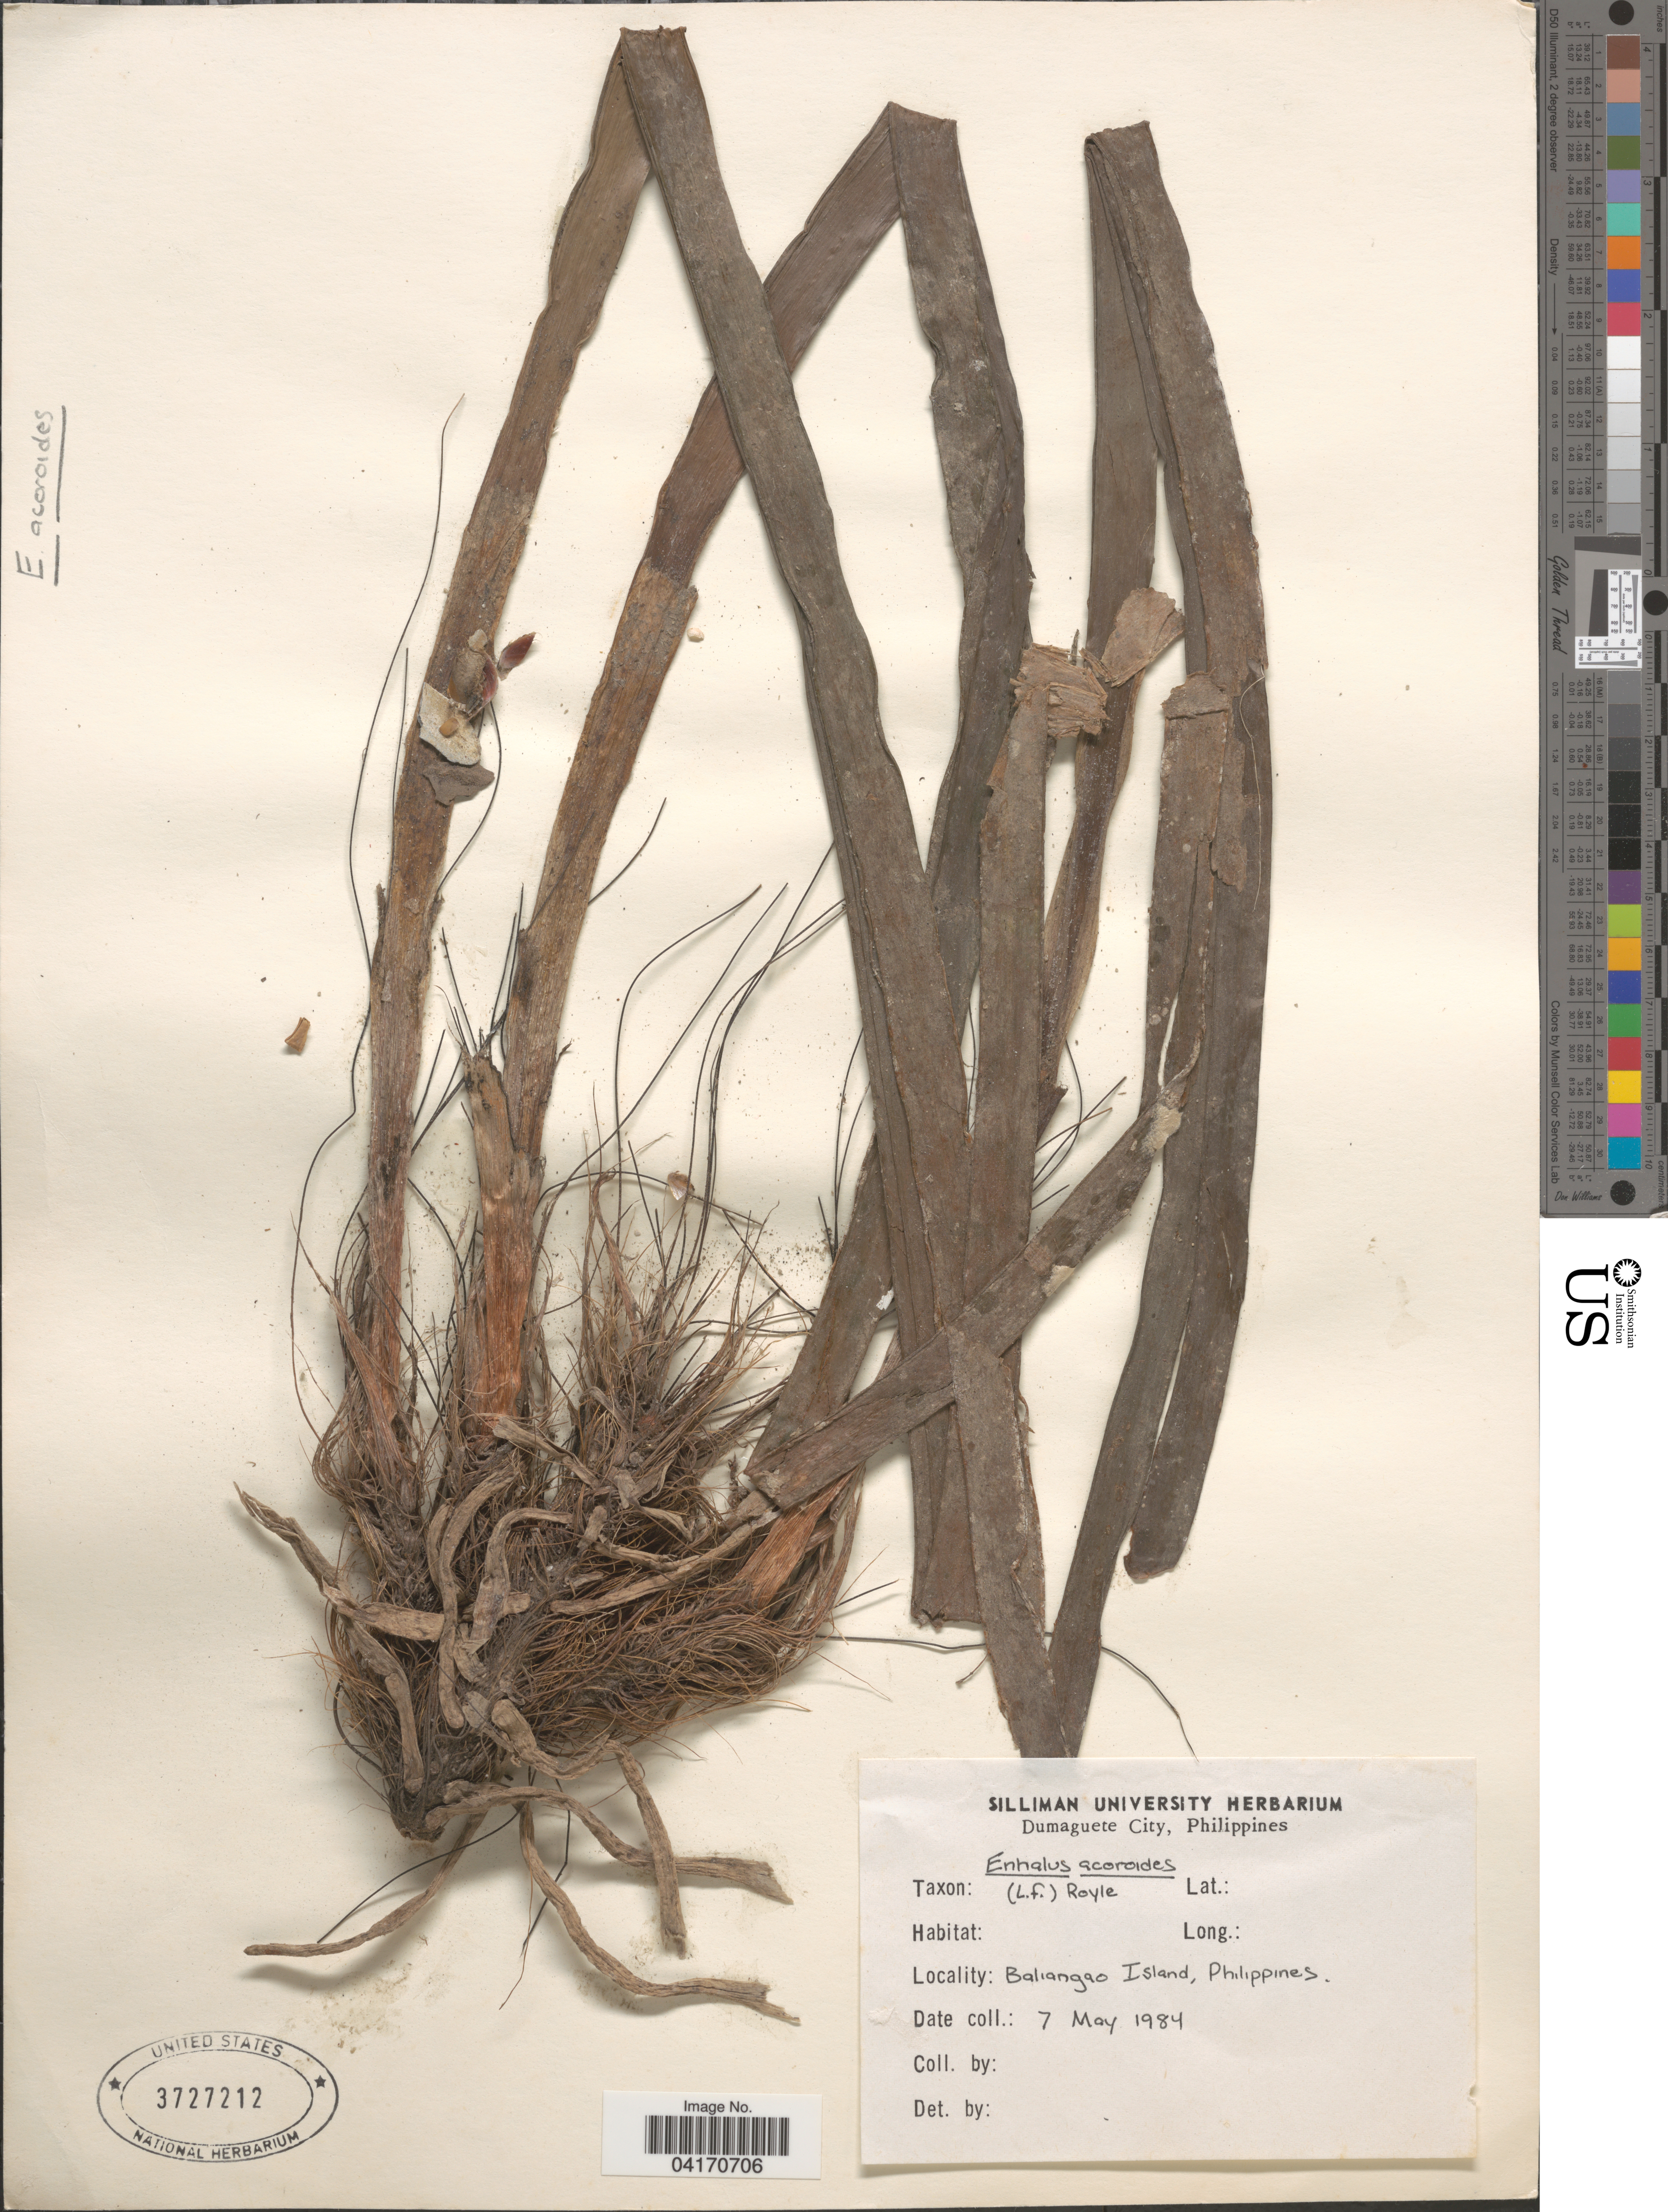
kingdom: Plantae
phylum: Tracheophyta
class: Liliopsida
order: Alismatales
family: Hydrocharitaceae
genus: Enhalus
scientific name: Enhalus acoroides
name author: (L. f.) Royle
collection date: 1984-05-07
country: Philippines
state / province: Northern Mindanao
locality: Baliangao Island.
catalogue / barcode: US 3727212